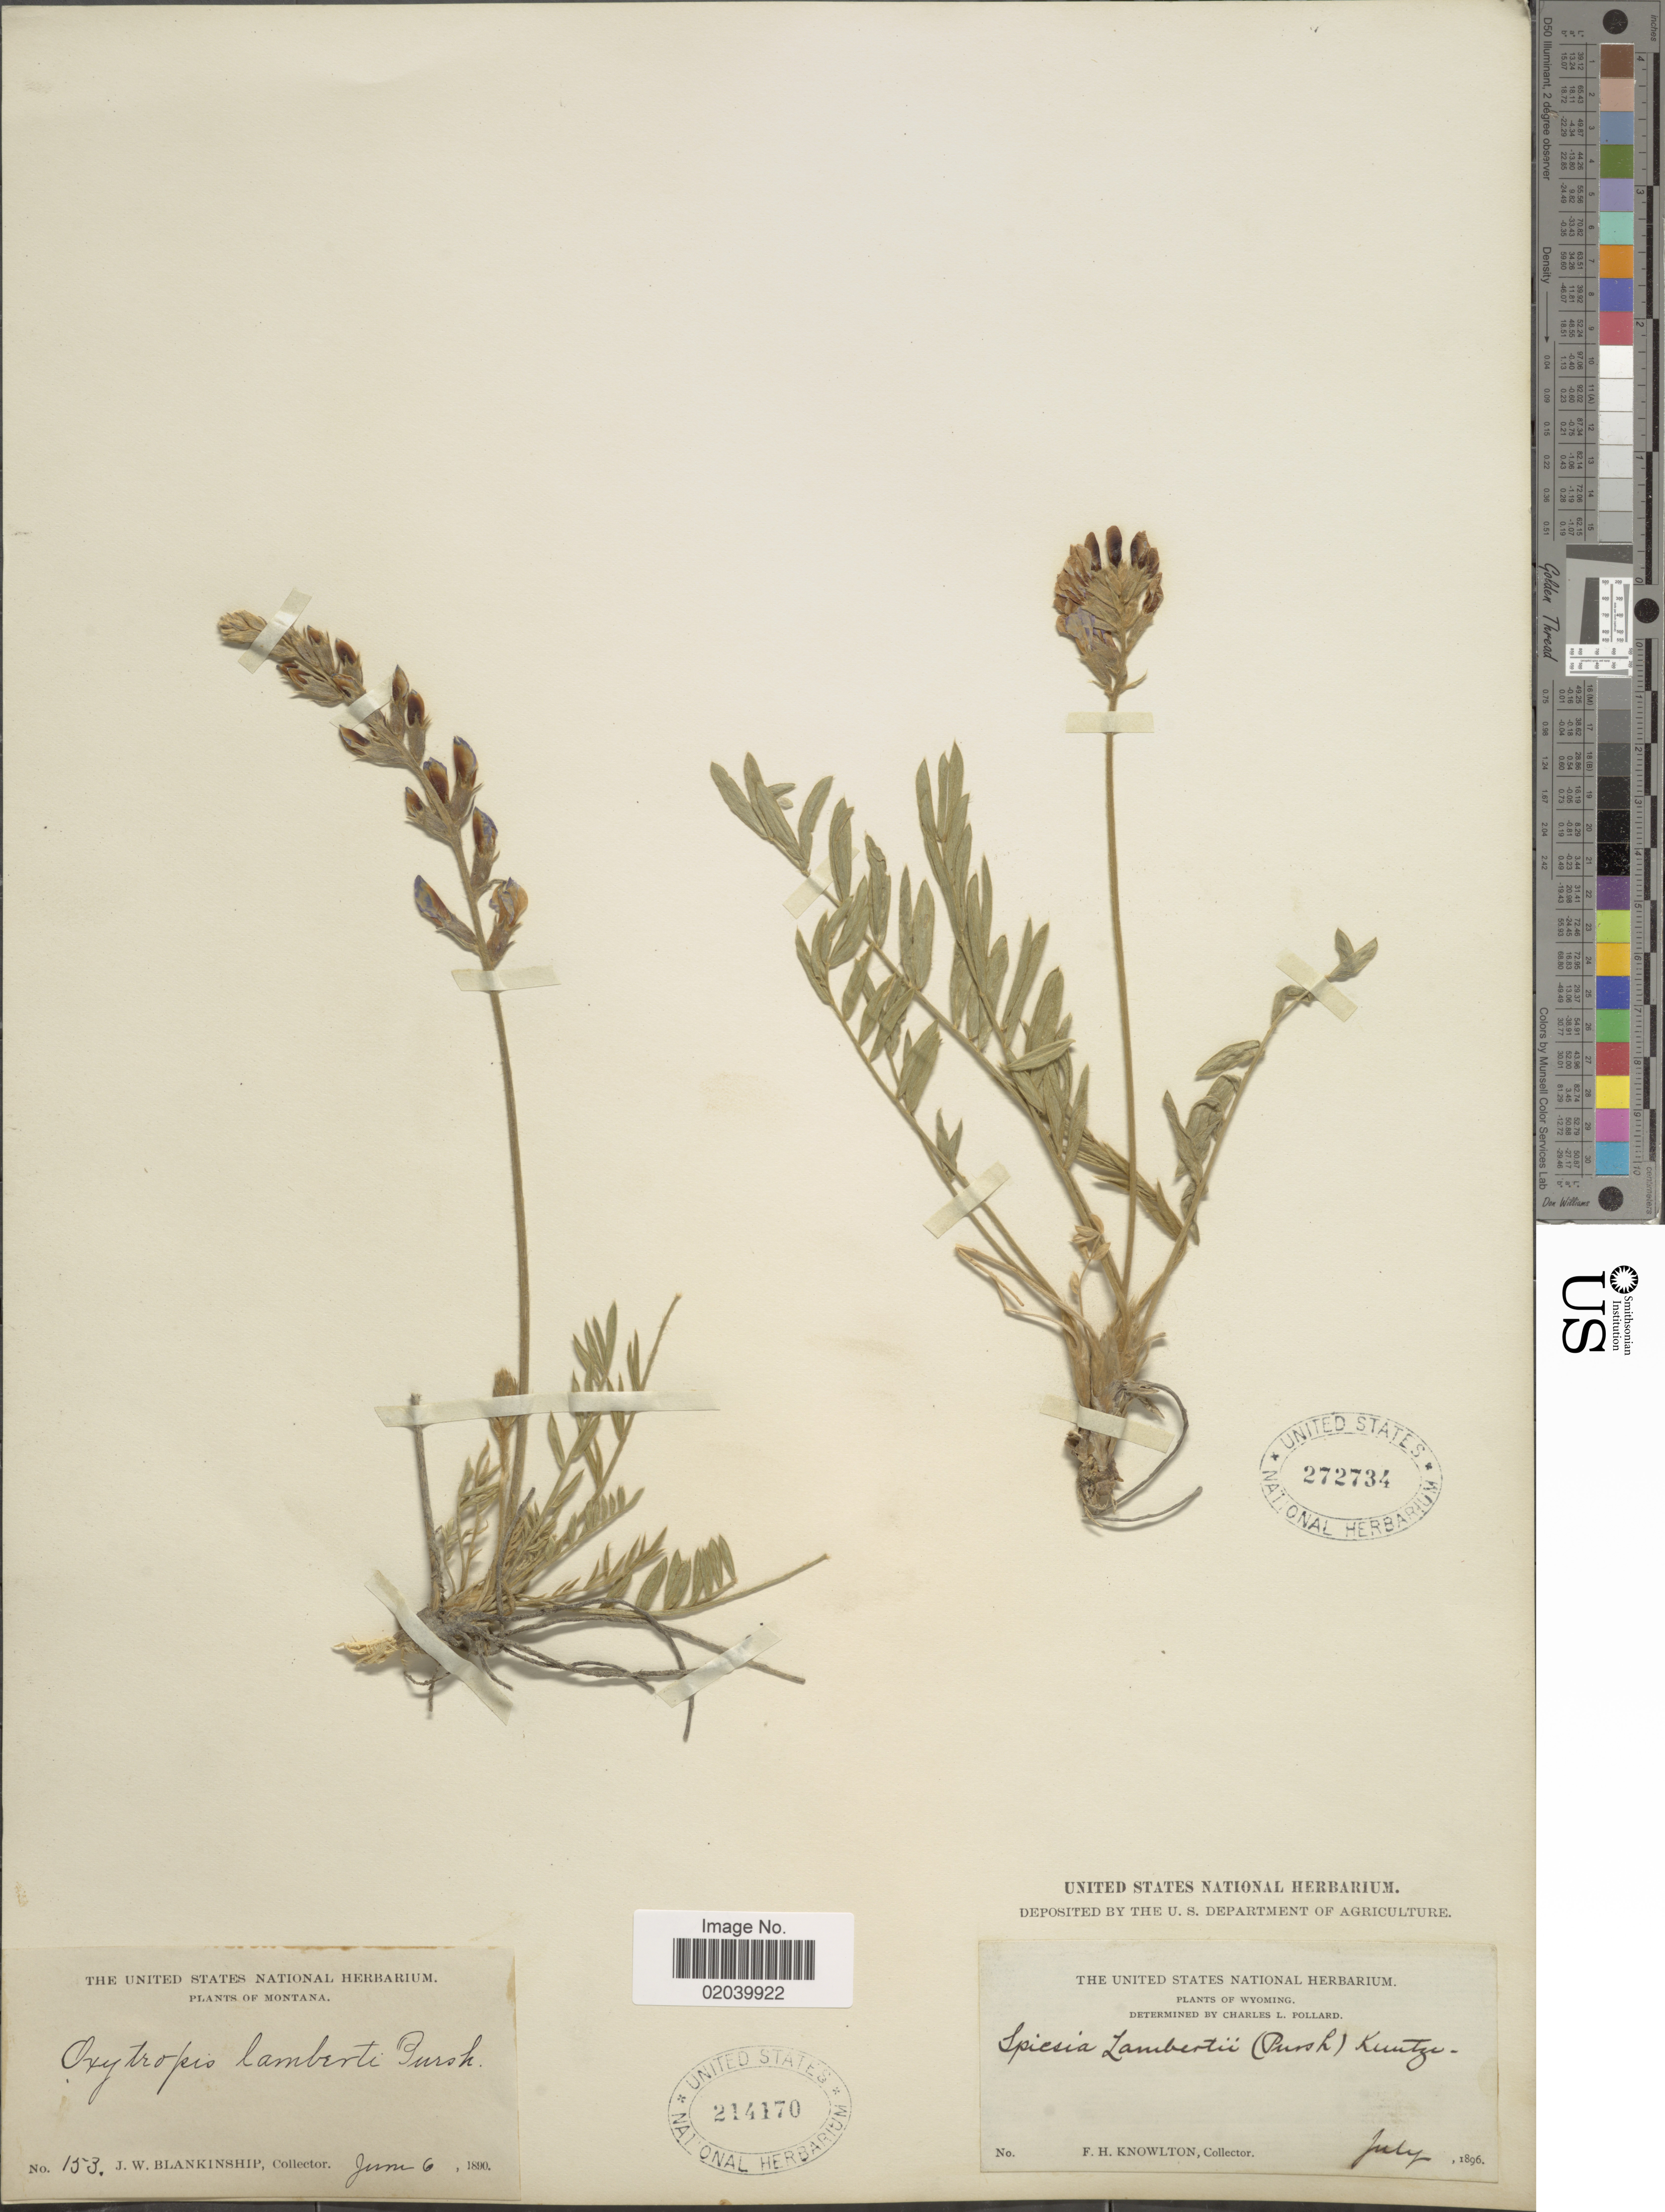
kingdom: Plantae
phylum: Tracheophyta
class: Magnoliopsida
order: Fabales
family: Fabaceae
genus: Oxytropis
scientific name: Oxytropis lambertii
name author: Pursh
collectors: F. H. Knowlton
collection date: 1896-07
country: United States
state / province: Wyoming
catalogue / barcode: US 272734-2